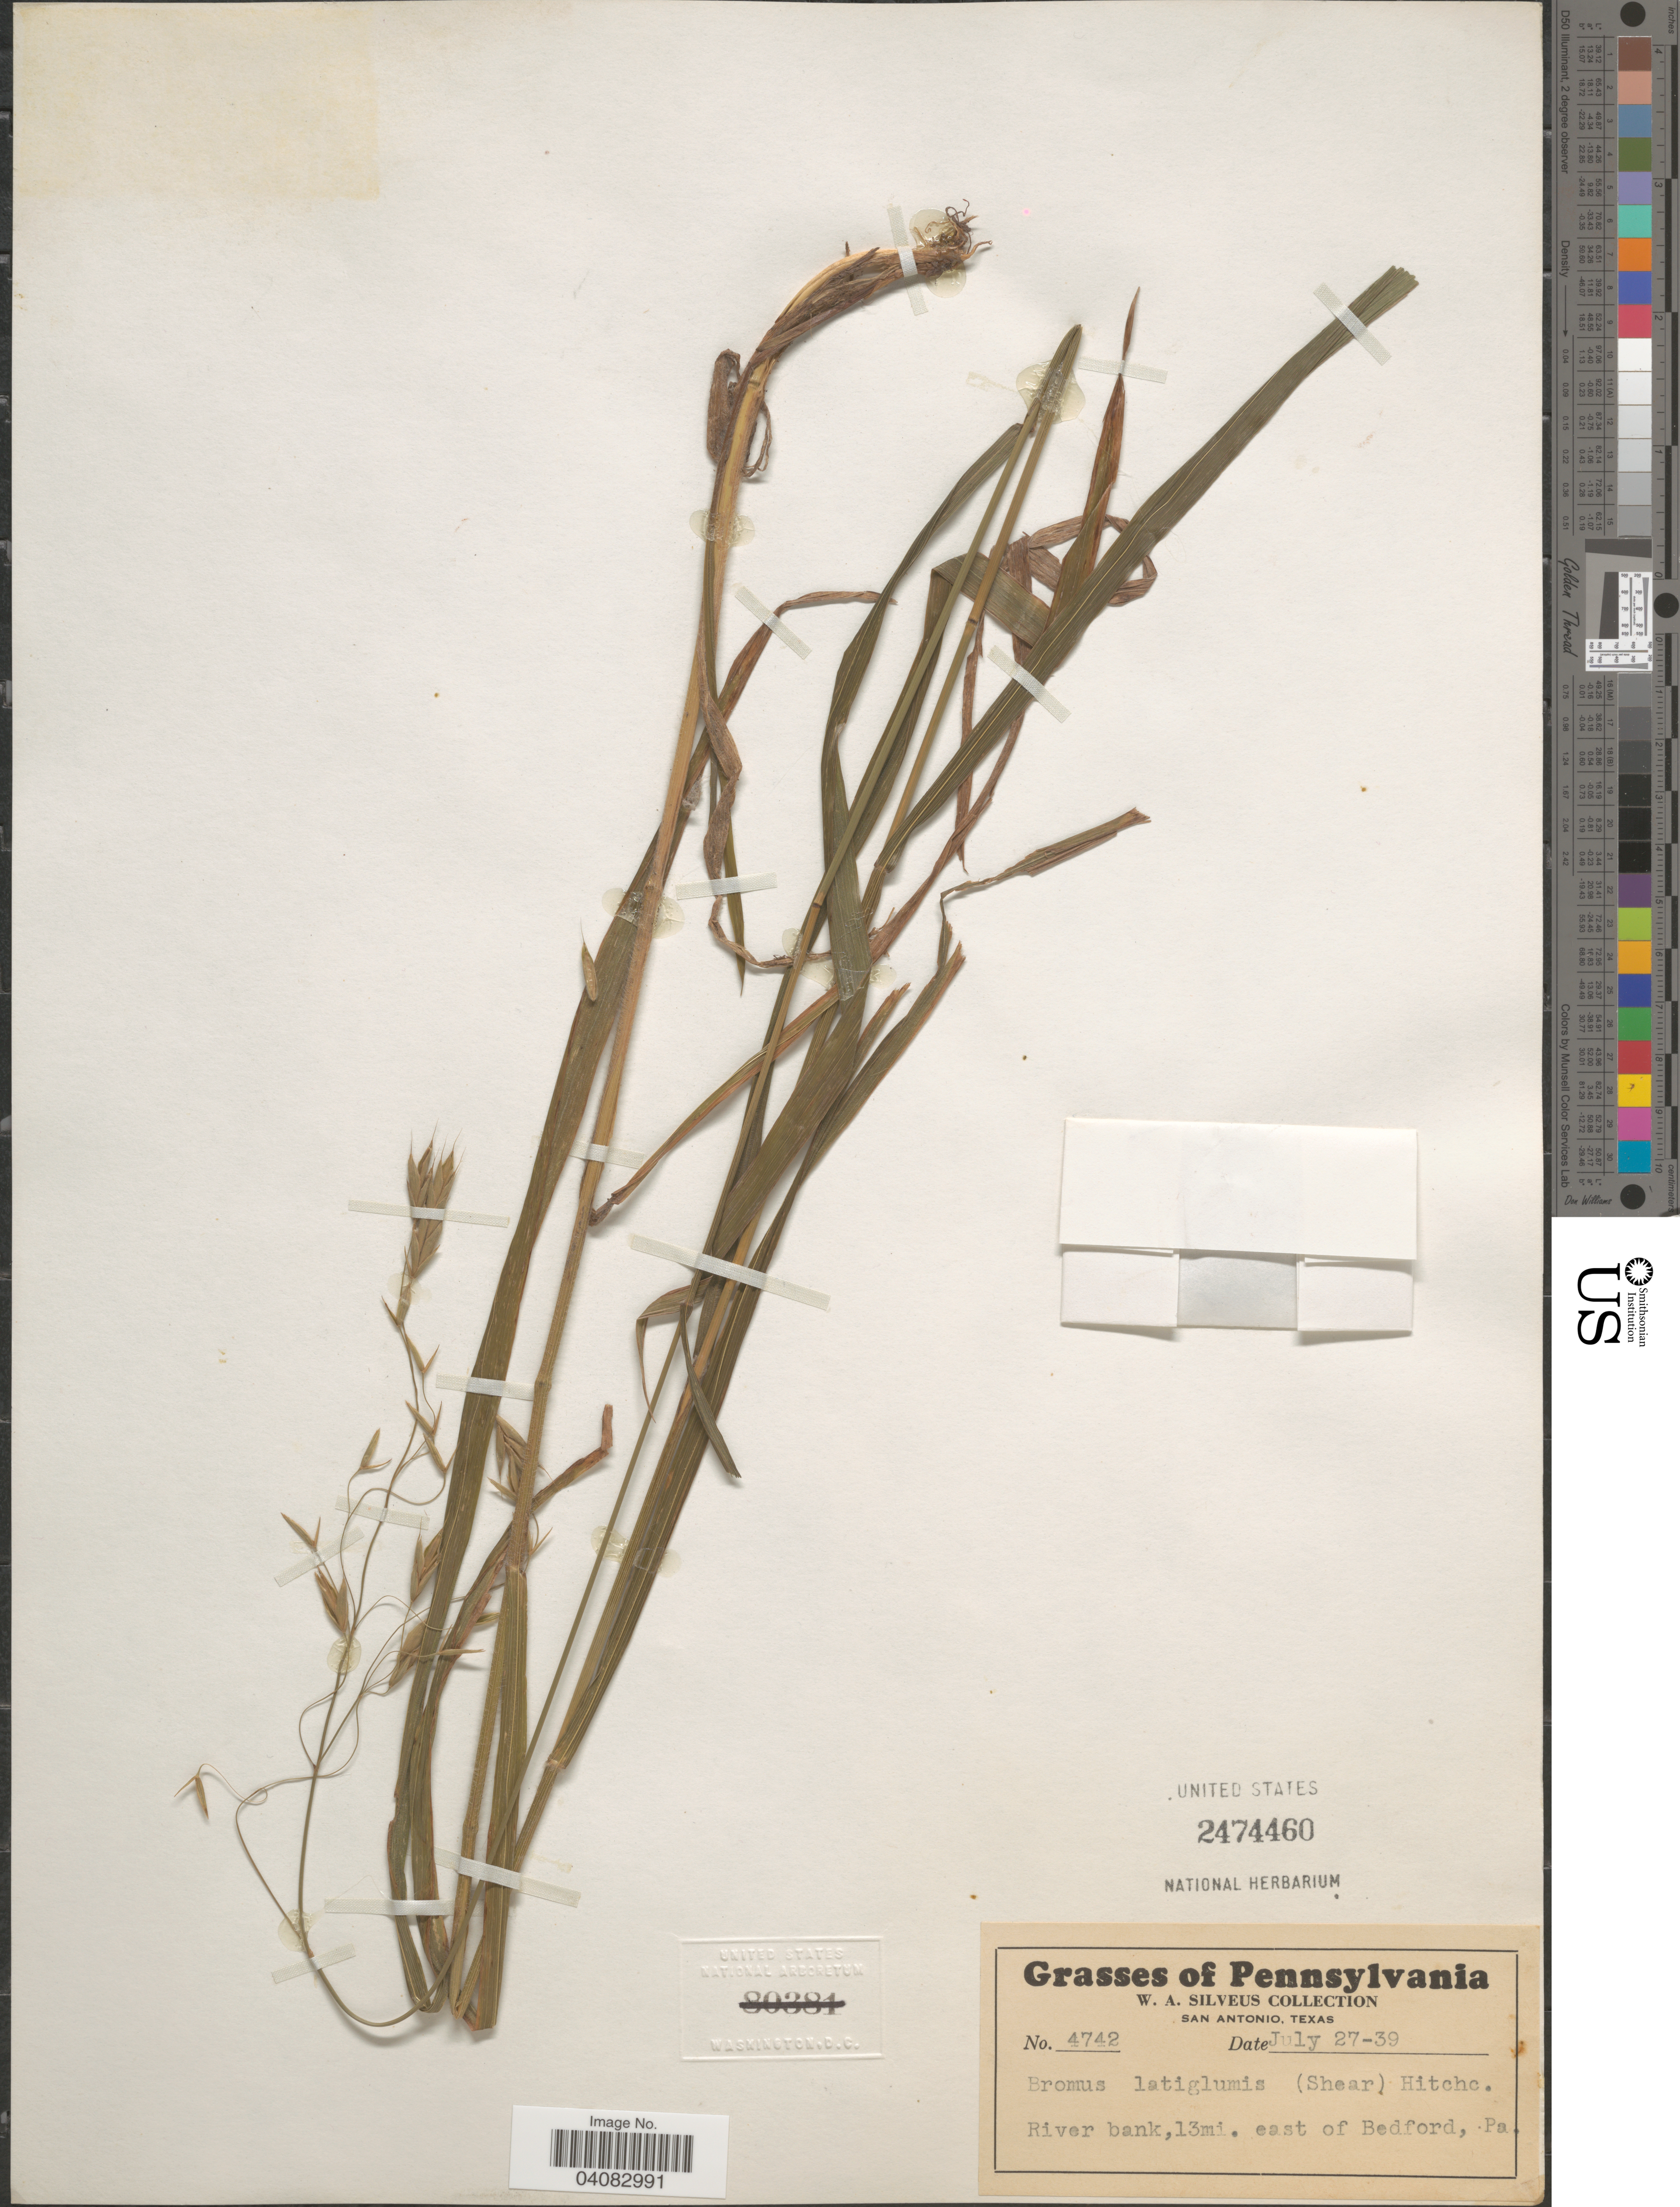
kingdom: Plantae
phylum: Tracheophyta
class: Liliopsida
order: Poales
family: Poaceae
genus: Bromus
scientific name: Bromus latiglumis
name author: (Scribn. ex Shear) Hitchc.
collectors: W. Silveus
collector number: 4742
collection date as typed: Transcribed d/m/y: 27/7/39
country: United States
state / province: Pennsylvania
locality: River bank, 13 mi. east of Bedford.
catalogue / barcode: US 2474460